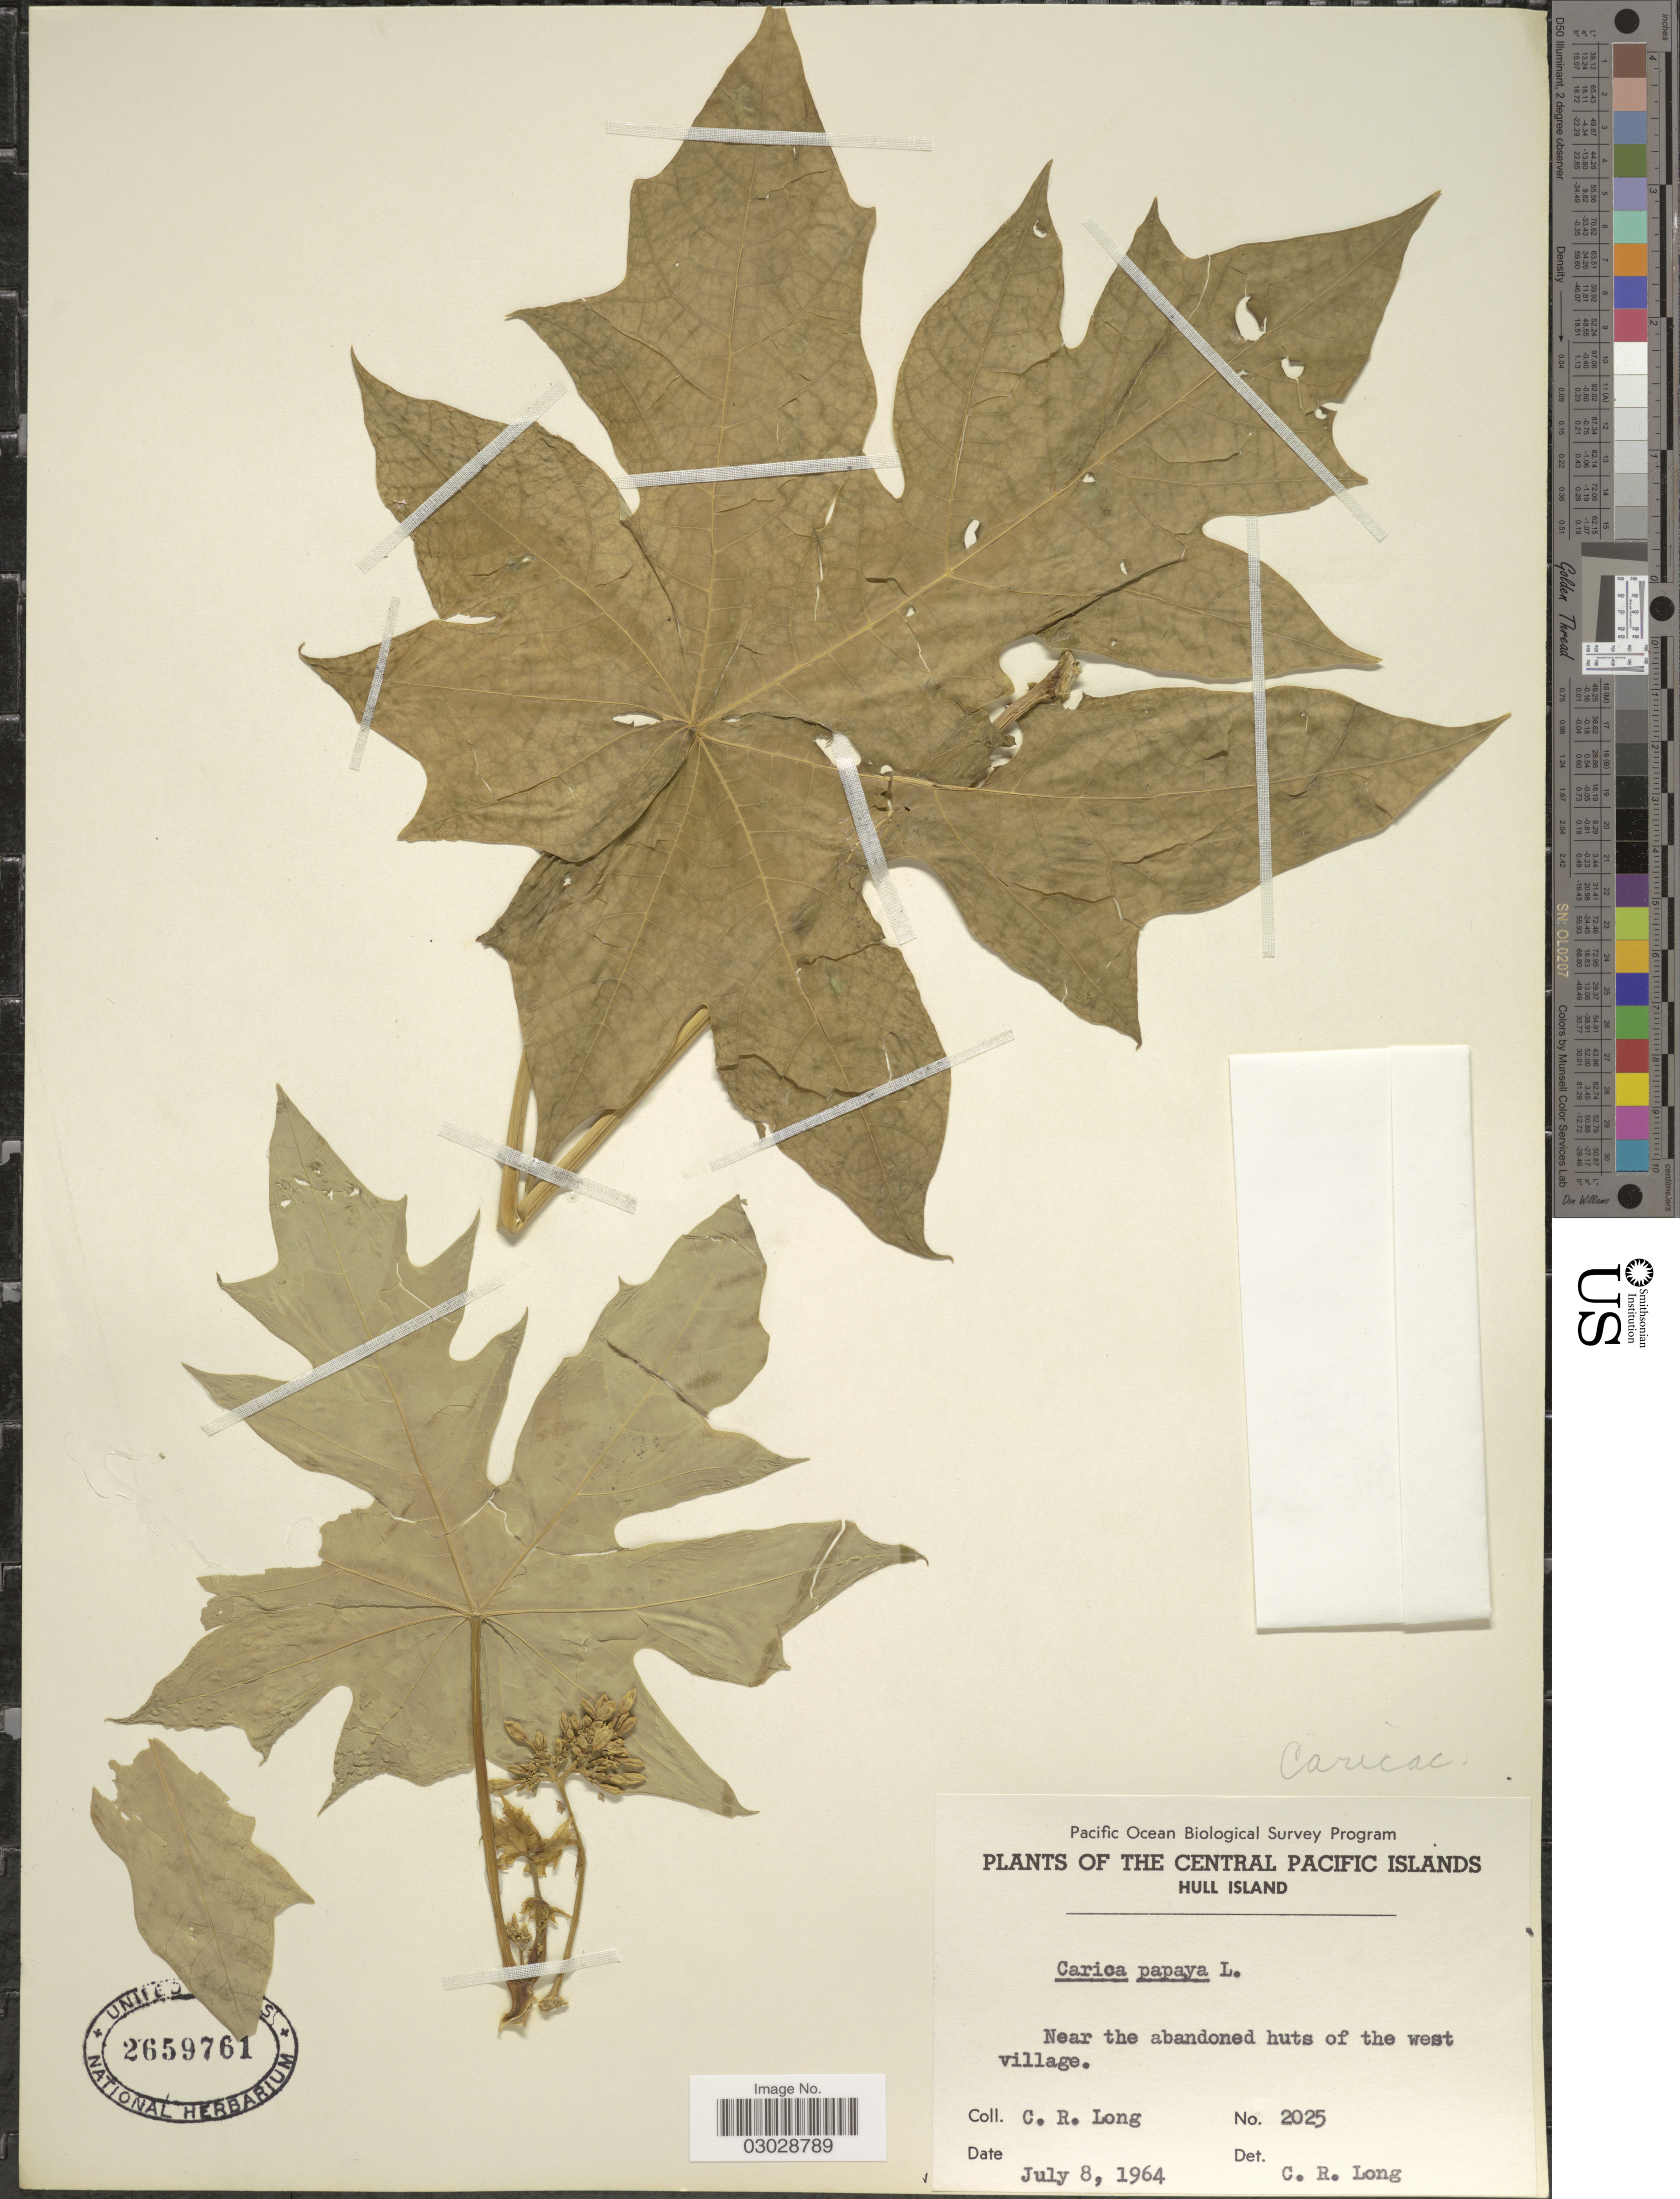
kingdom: Plantae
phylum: Tracheophyta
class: Magnoliopsida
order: Brassicales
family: Caricaceae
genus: Carica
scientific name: Carica papaya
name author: L.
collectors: C. R. Long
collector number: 2025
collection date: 1964-07-08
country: Kiribati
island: Orona [Hull] Atoll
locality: The Central Pacific Islands. Hull Island. Near the abandoned huts of the west village.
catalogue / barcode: US 2659761